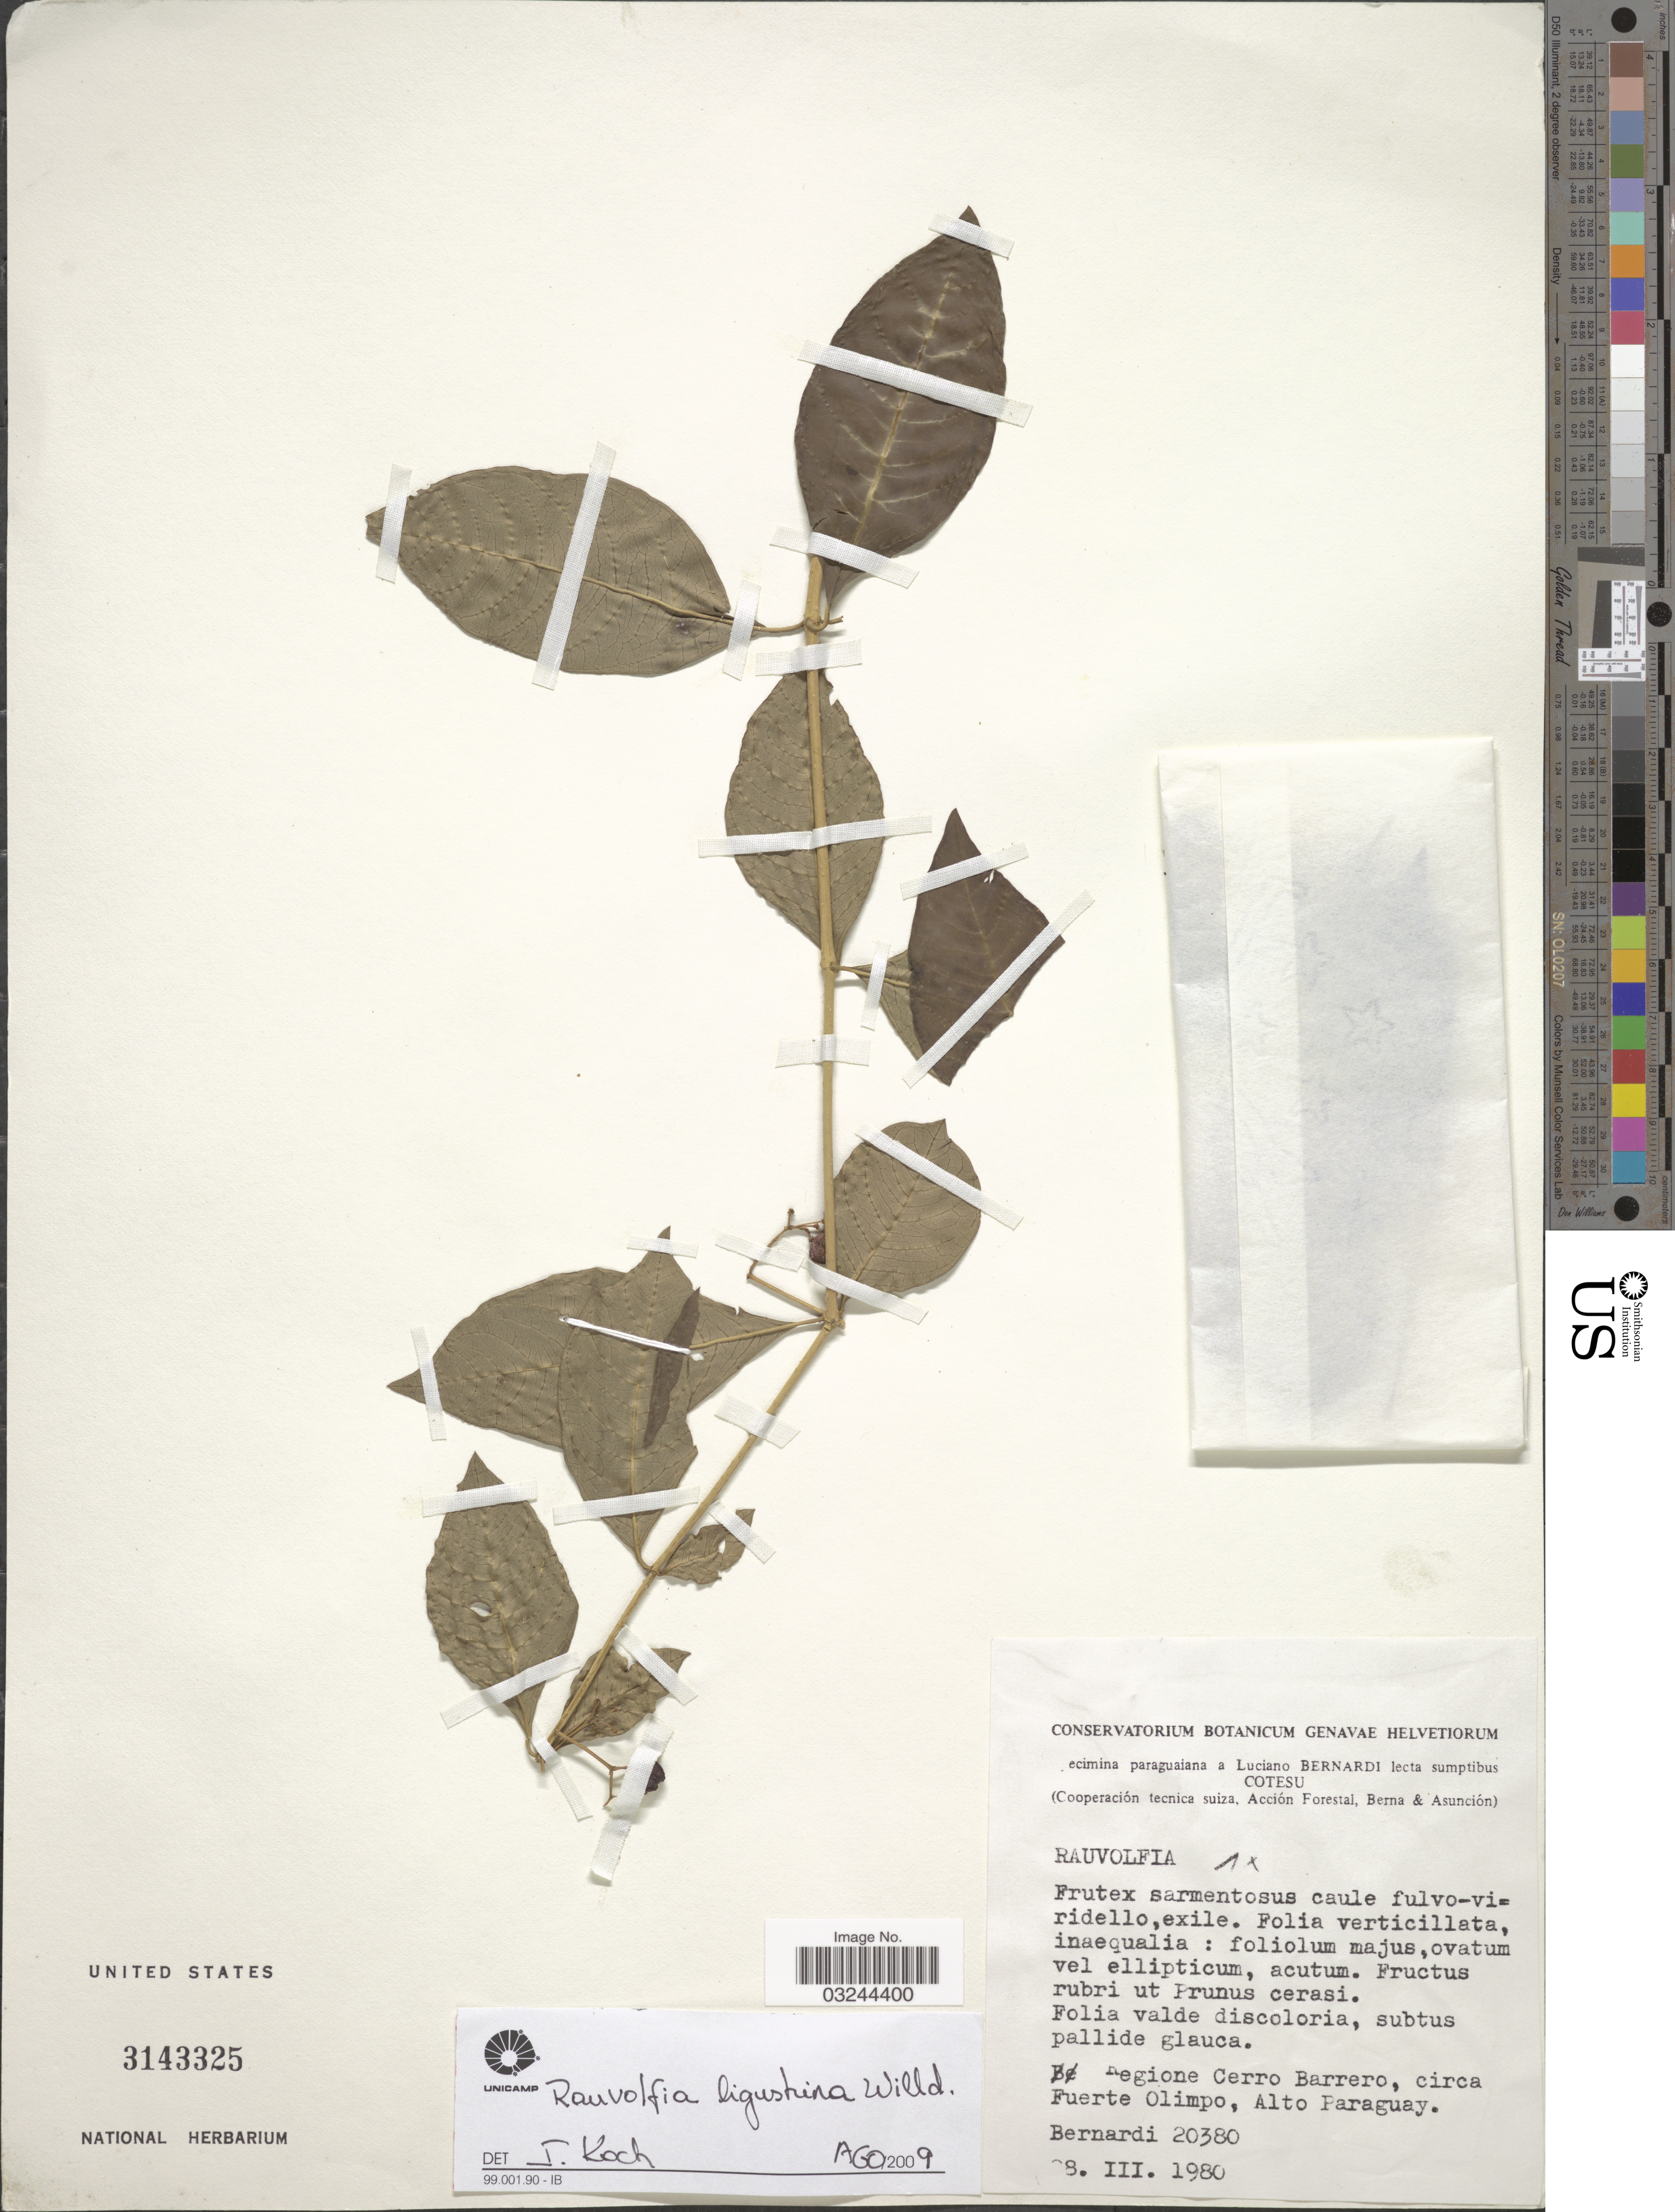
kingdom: Plantae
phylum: Tracheophyta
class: Magnoliopsida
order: Gentianales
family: Apocynaceae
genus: Rauvolfia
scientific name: Rauvolfia ligustrina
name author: Willd. ex Roem. & Schult.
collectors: L. Bernardi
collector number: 20380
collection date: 1980-03-28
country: Paraguay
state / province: Alto Paraguay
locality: Regione Cerro Barrero, circa Fuerte Olimpo, Alto Paraguay.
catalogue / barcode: US 3143325